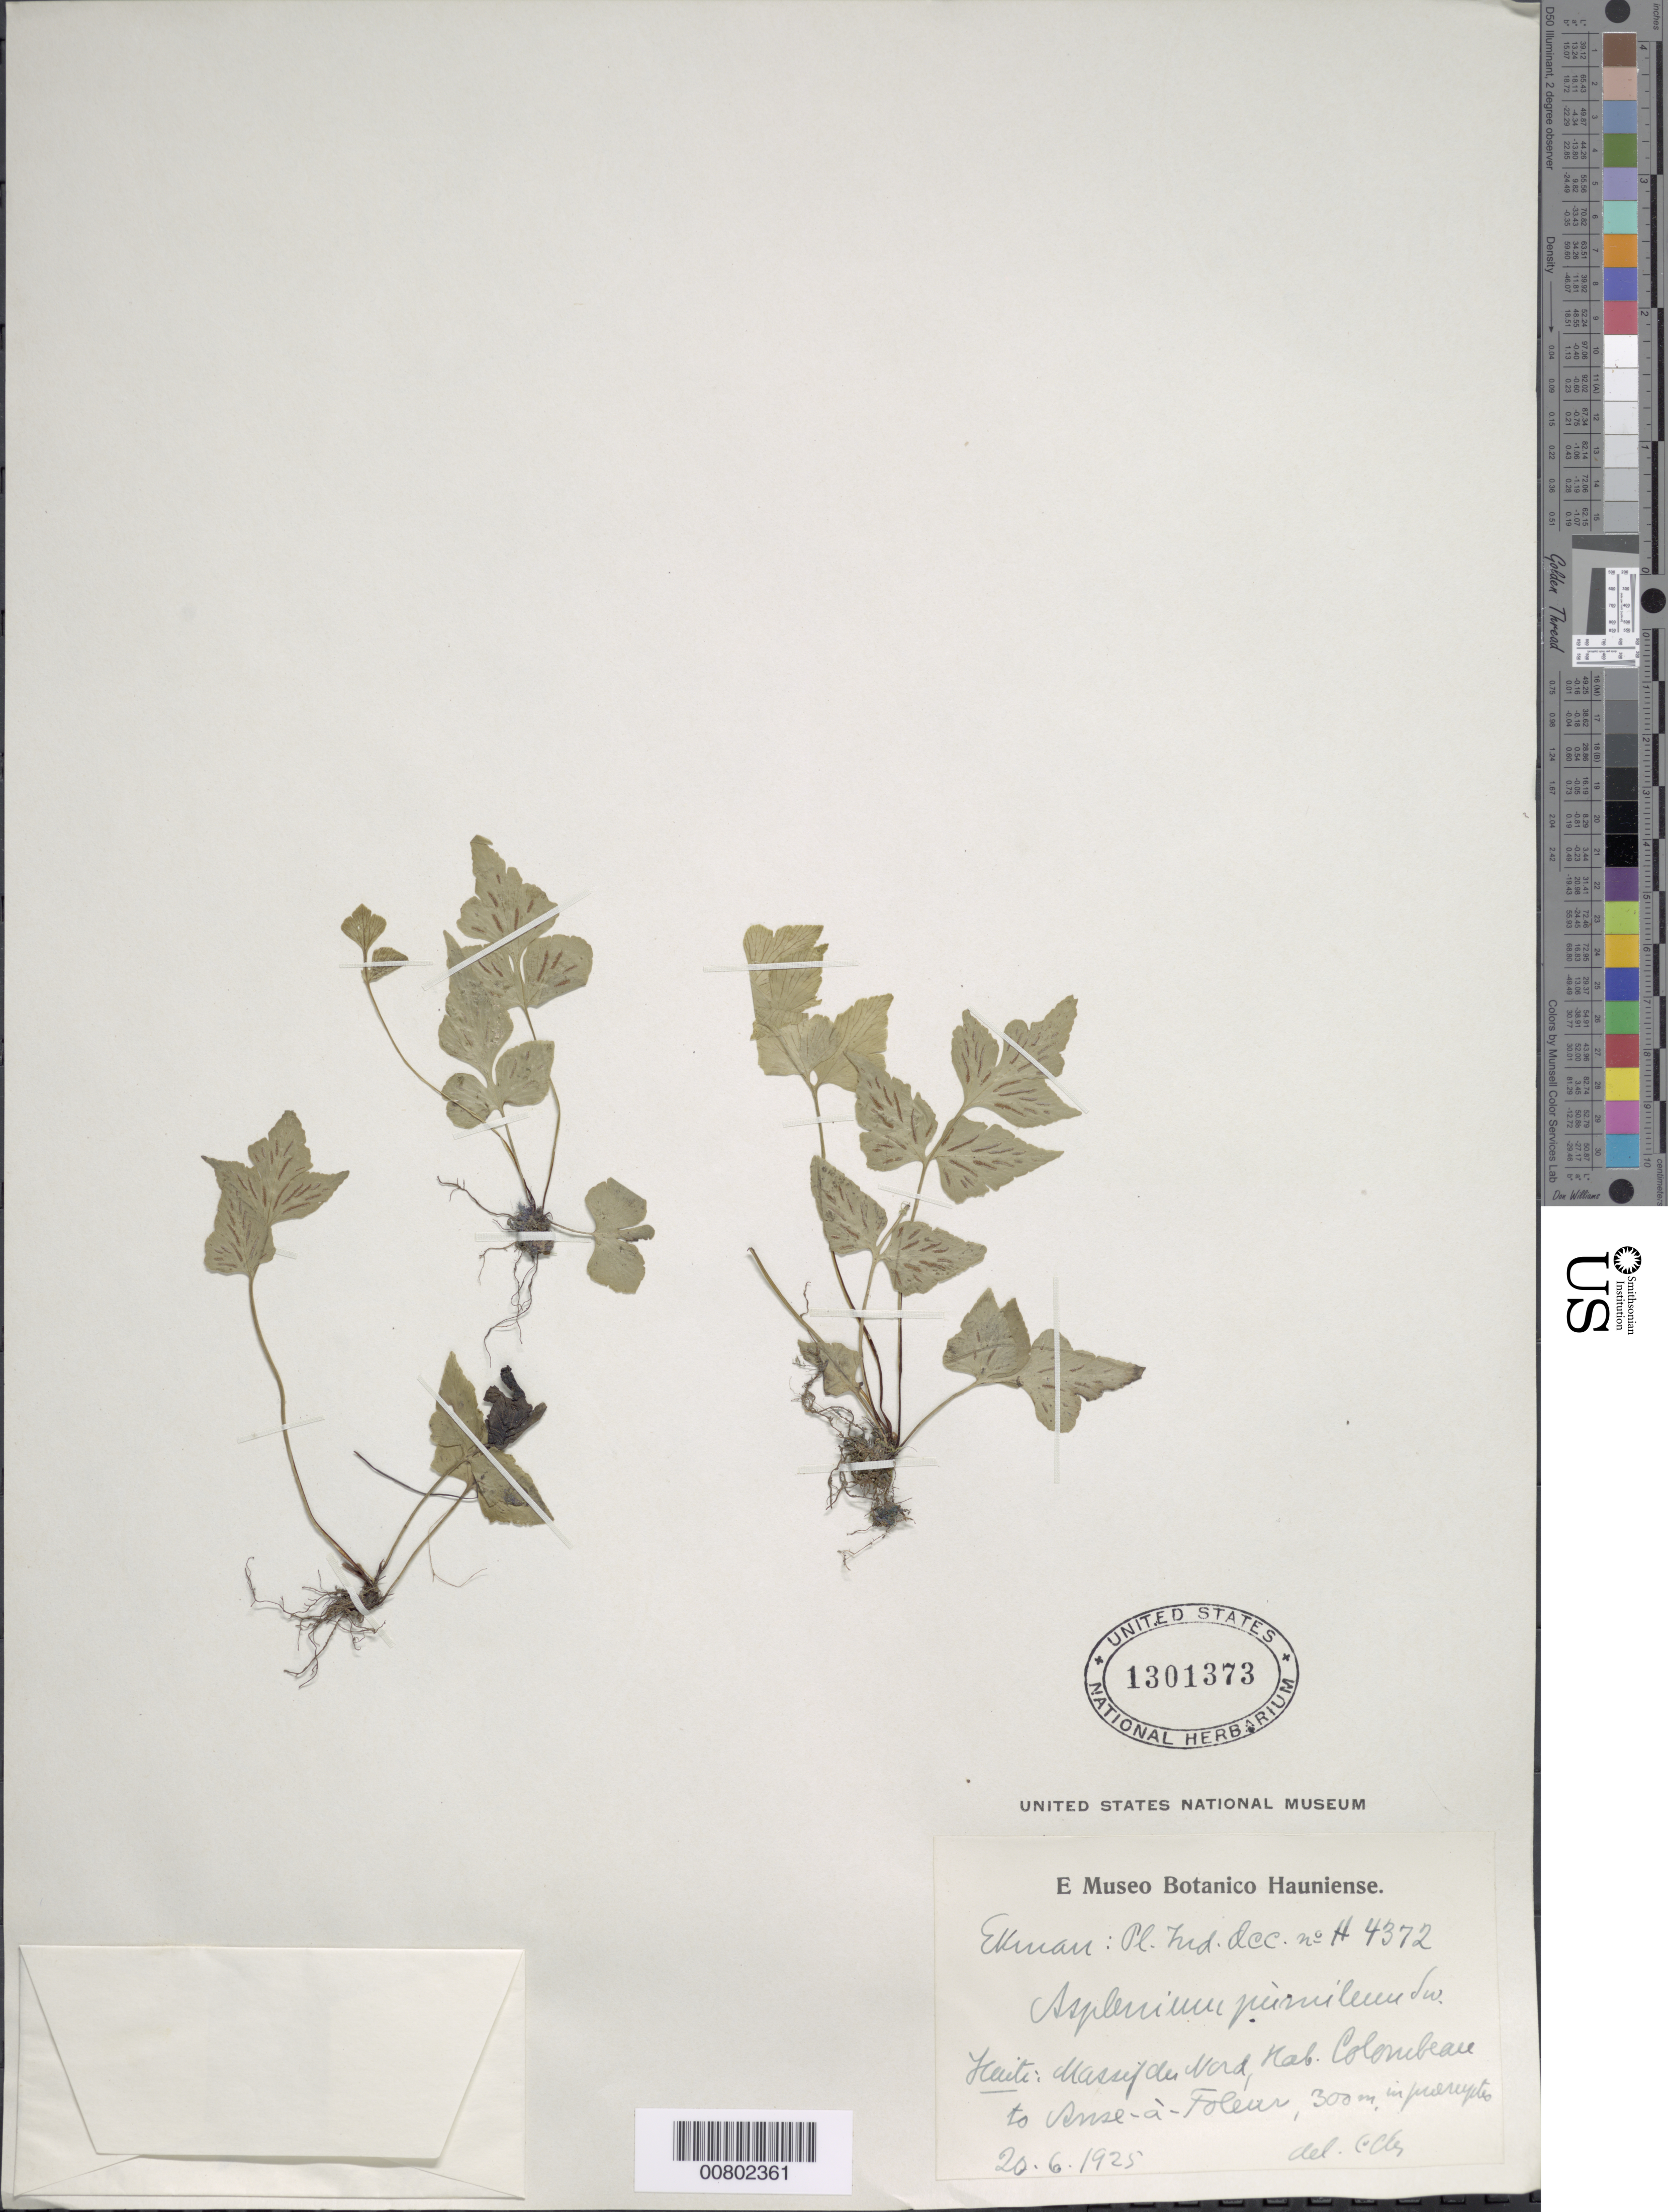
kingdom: Plantae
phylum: Tracheophyta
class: Polypodiopsida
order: Polypodiales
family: Aspleniaceae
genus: Asplenium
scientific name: Asplenium pumilum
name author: Sw.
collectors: E. L. Ekman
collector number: H 4372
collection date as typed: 20 Jun 1929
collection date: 1929-06-20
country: Haiti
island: Hispaniola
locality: Massif du Nord, Anse-à-Foleur, road to Hab. Colombos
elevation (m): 300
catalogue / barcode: US 1301373